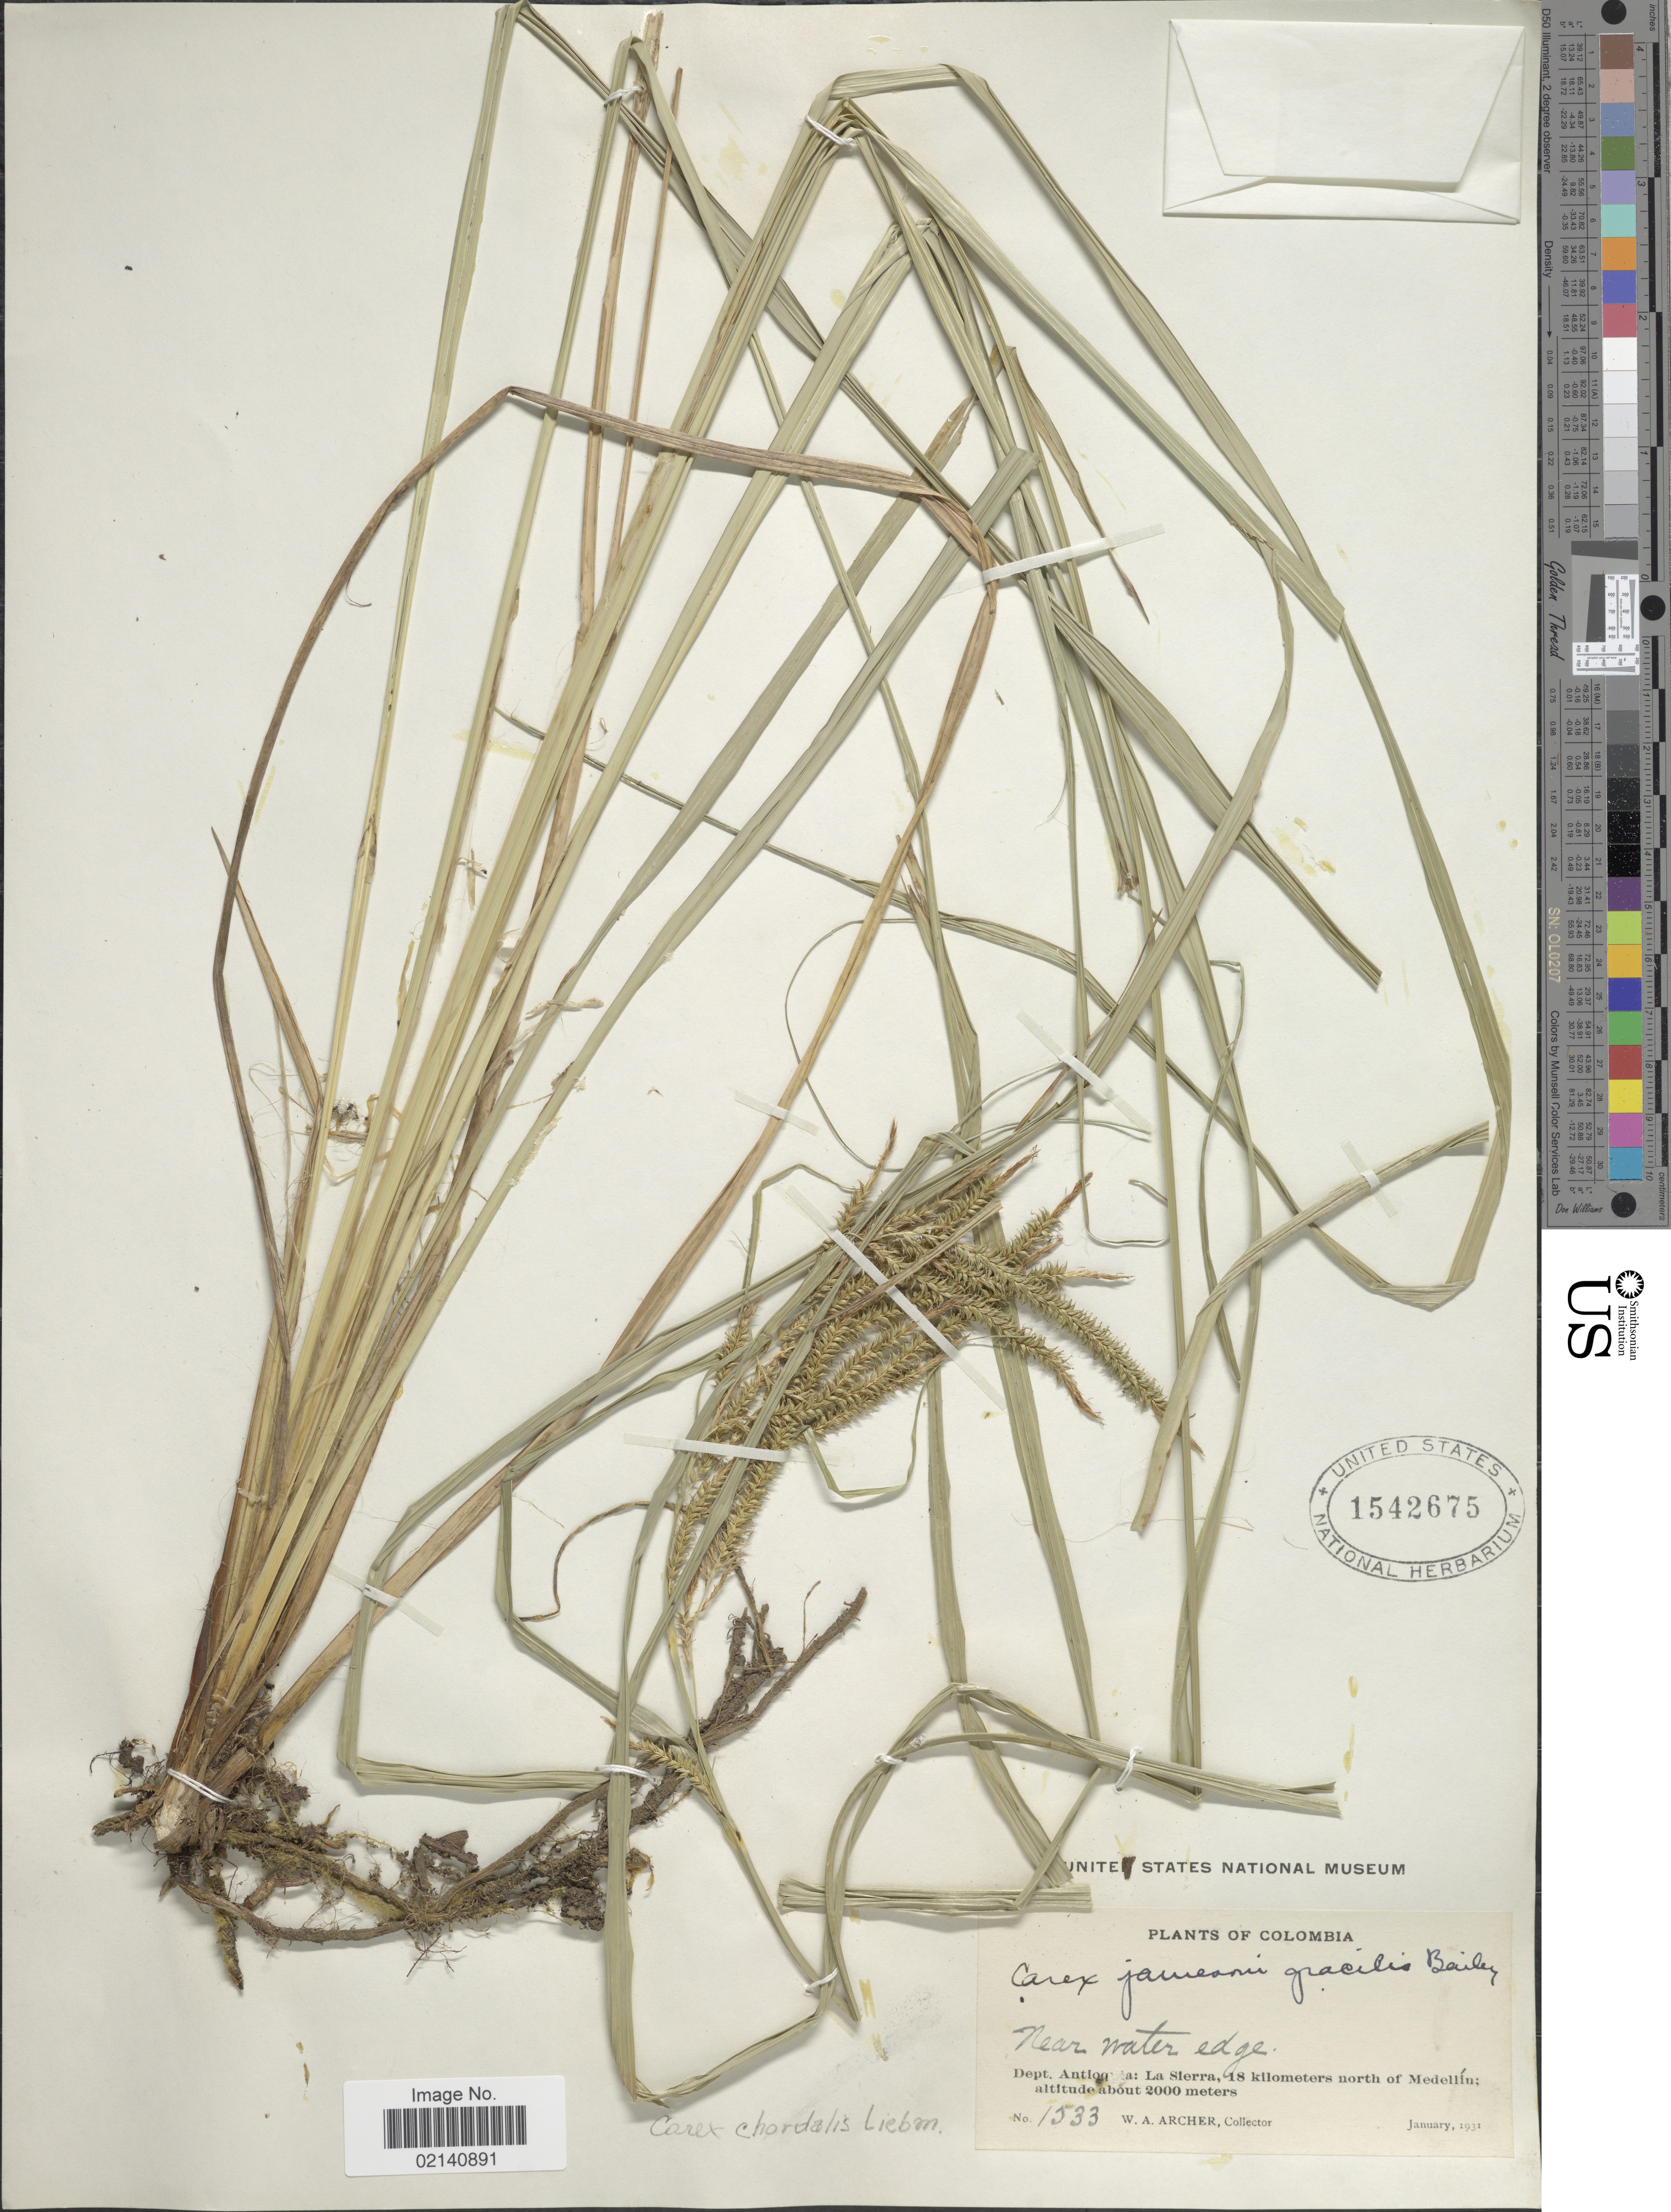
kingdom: Plantae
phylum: Tracheophyta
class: Liliopsida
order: Poales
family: Cyperaceae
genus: Carex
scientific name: Carex chordalis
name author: Liebm.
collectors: W. A. Archer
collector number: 1533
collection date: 1931-01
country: Colombia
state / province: Antioquia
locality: Near water edge, La Sierra, 18 kilomters north of Medellin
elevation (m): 2000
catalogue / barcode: US 1542675